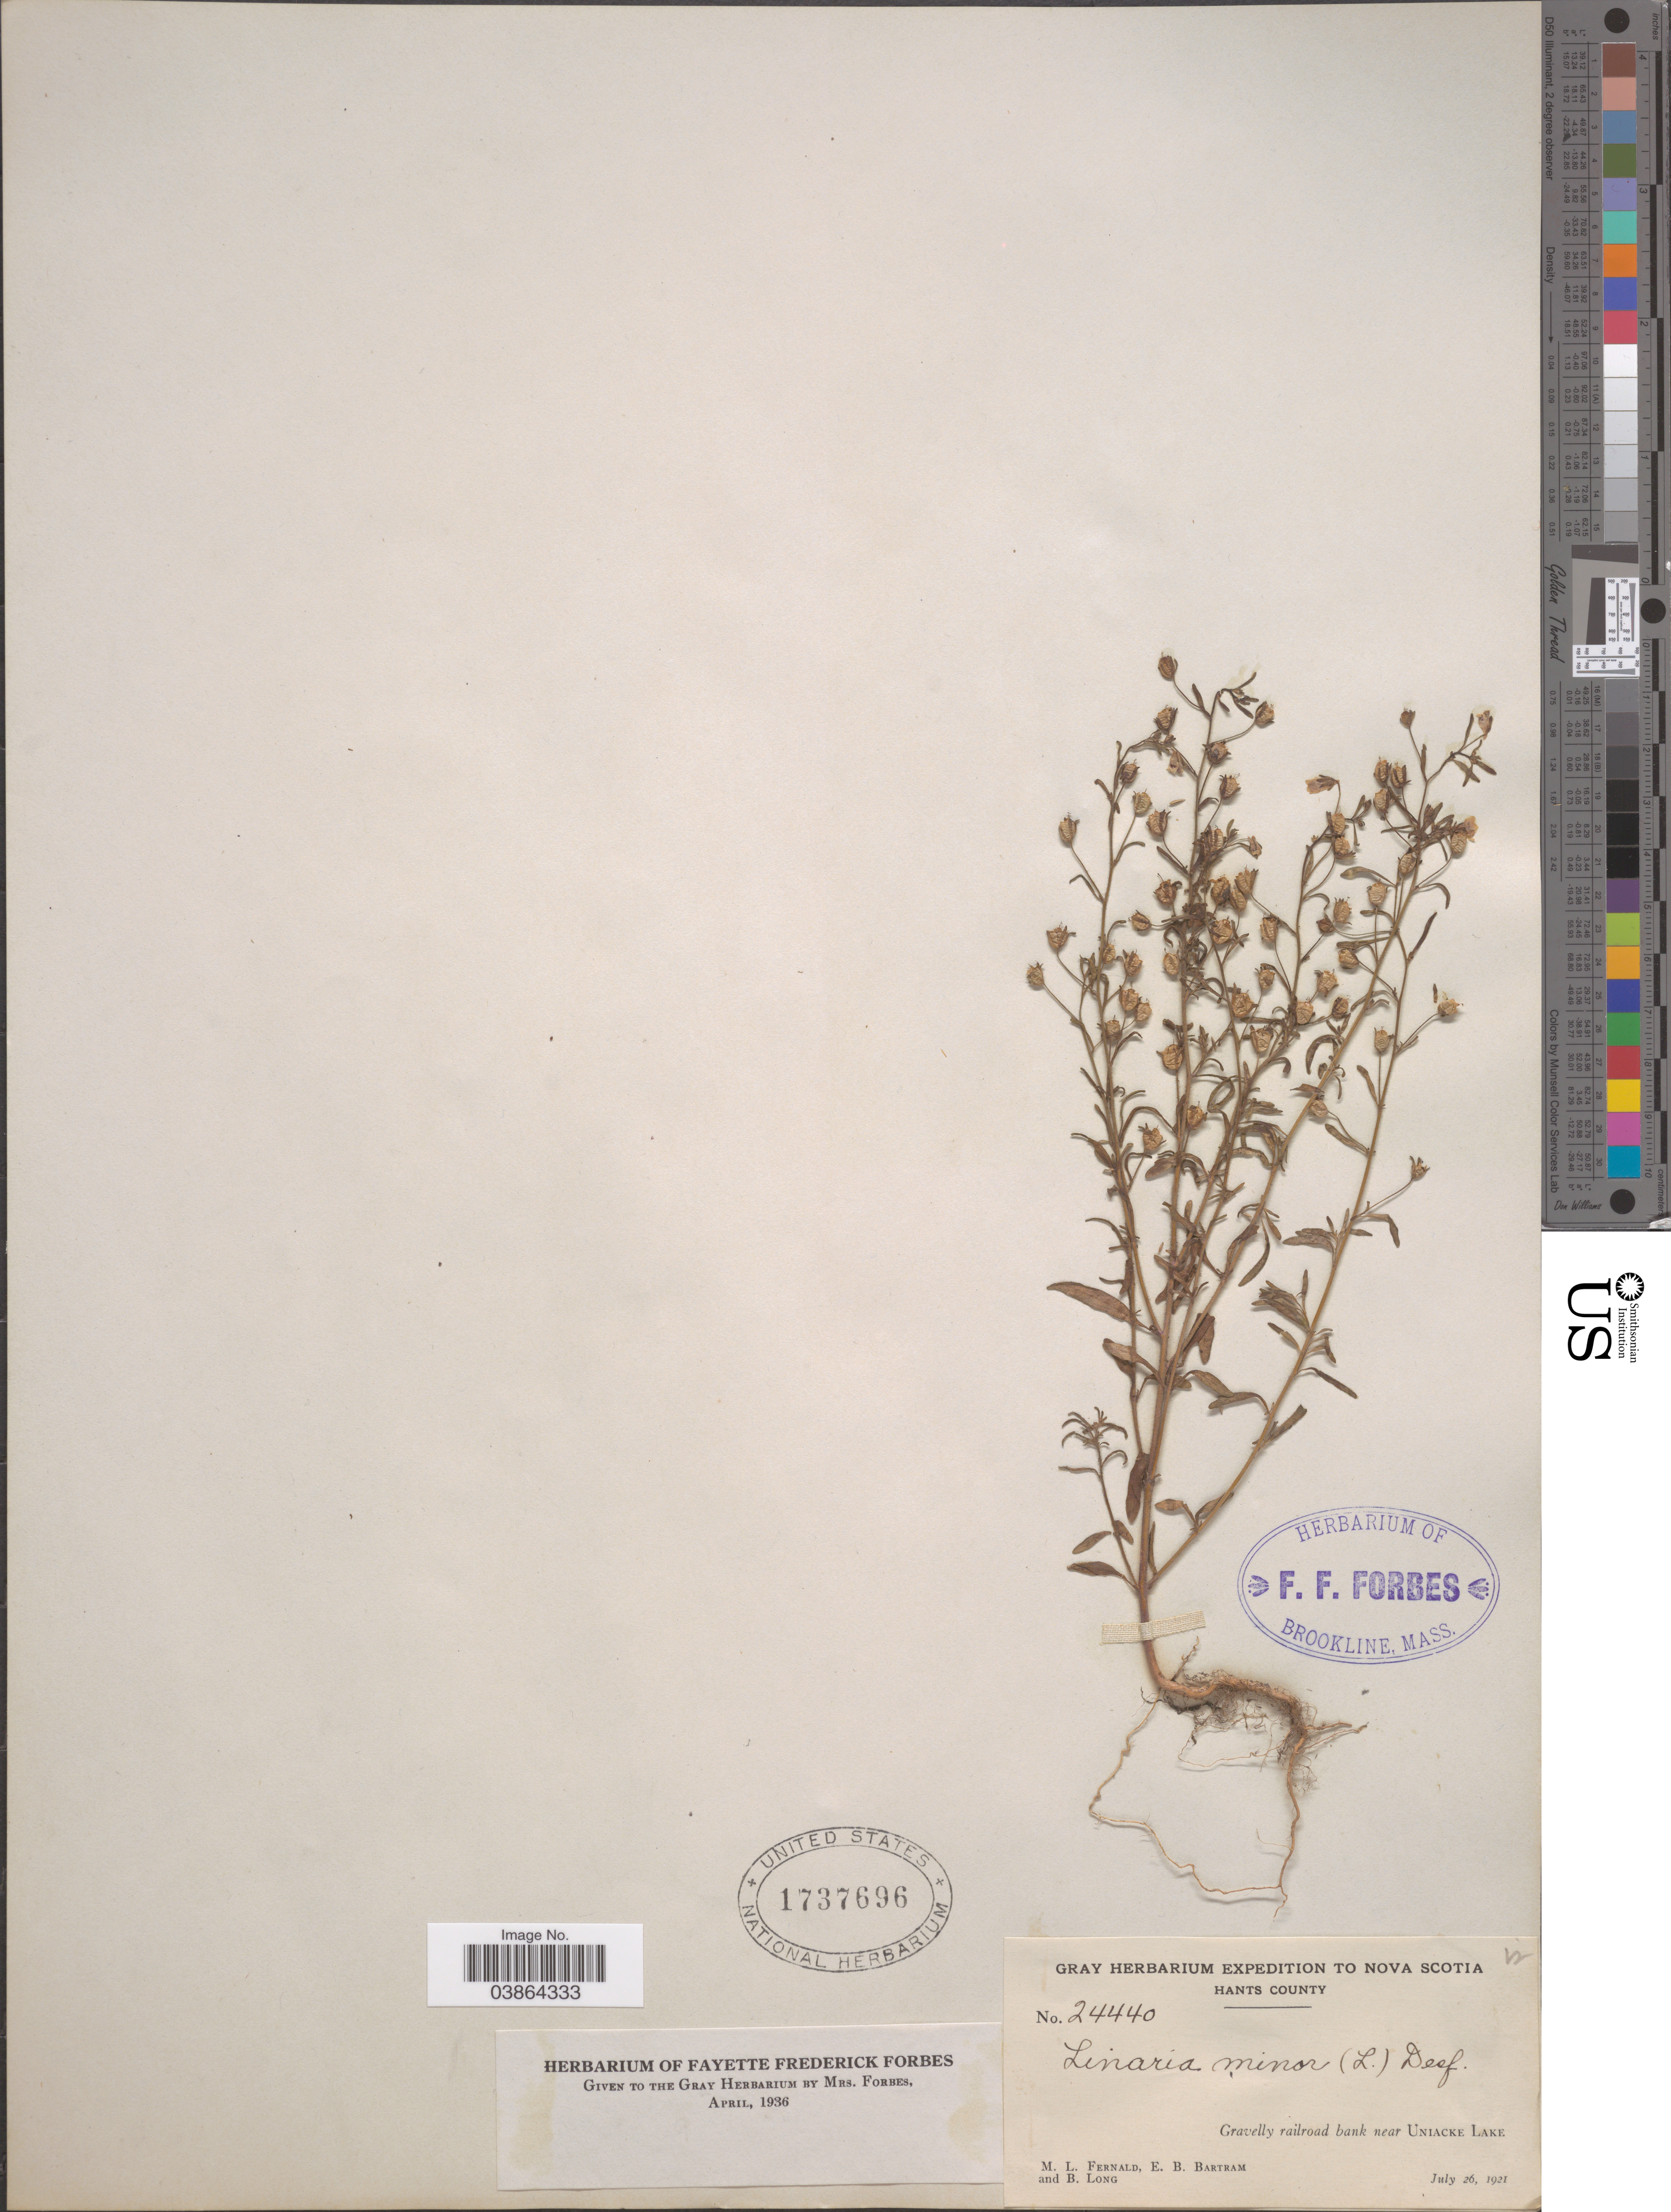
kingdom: Plantae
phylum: Tracheophyta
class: Magnoliopsida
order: Lamiales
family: Plantaginaceae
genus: Chaenorrhinum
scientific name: Chaenorrhinum minor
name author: (L.) Lange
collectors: M. L. Fernald, E. B. Bartram & B. Long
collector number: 24440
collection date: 1921-07-26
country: Canada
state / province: Nova Scotia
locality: Hants County. Gravelly railroad bank near Uniacke Lake.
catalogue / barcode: US 1737696